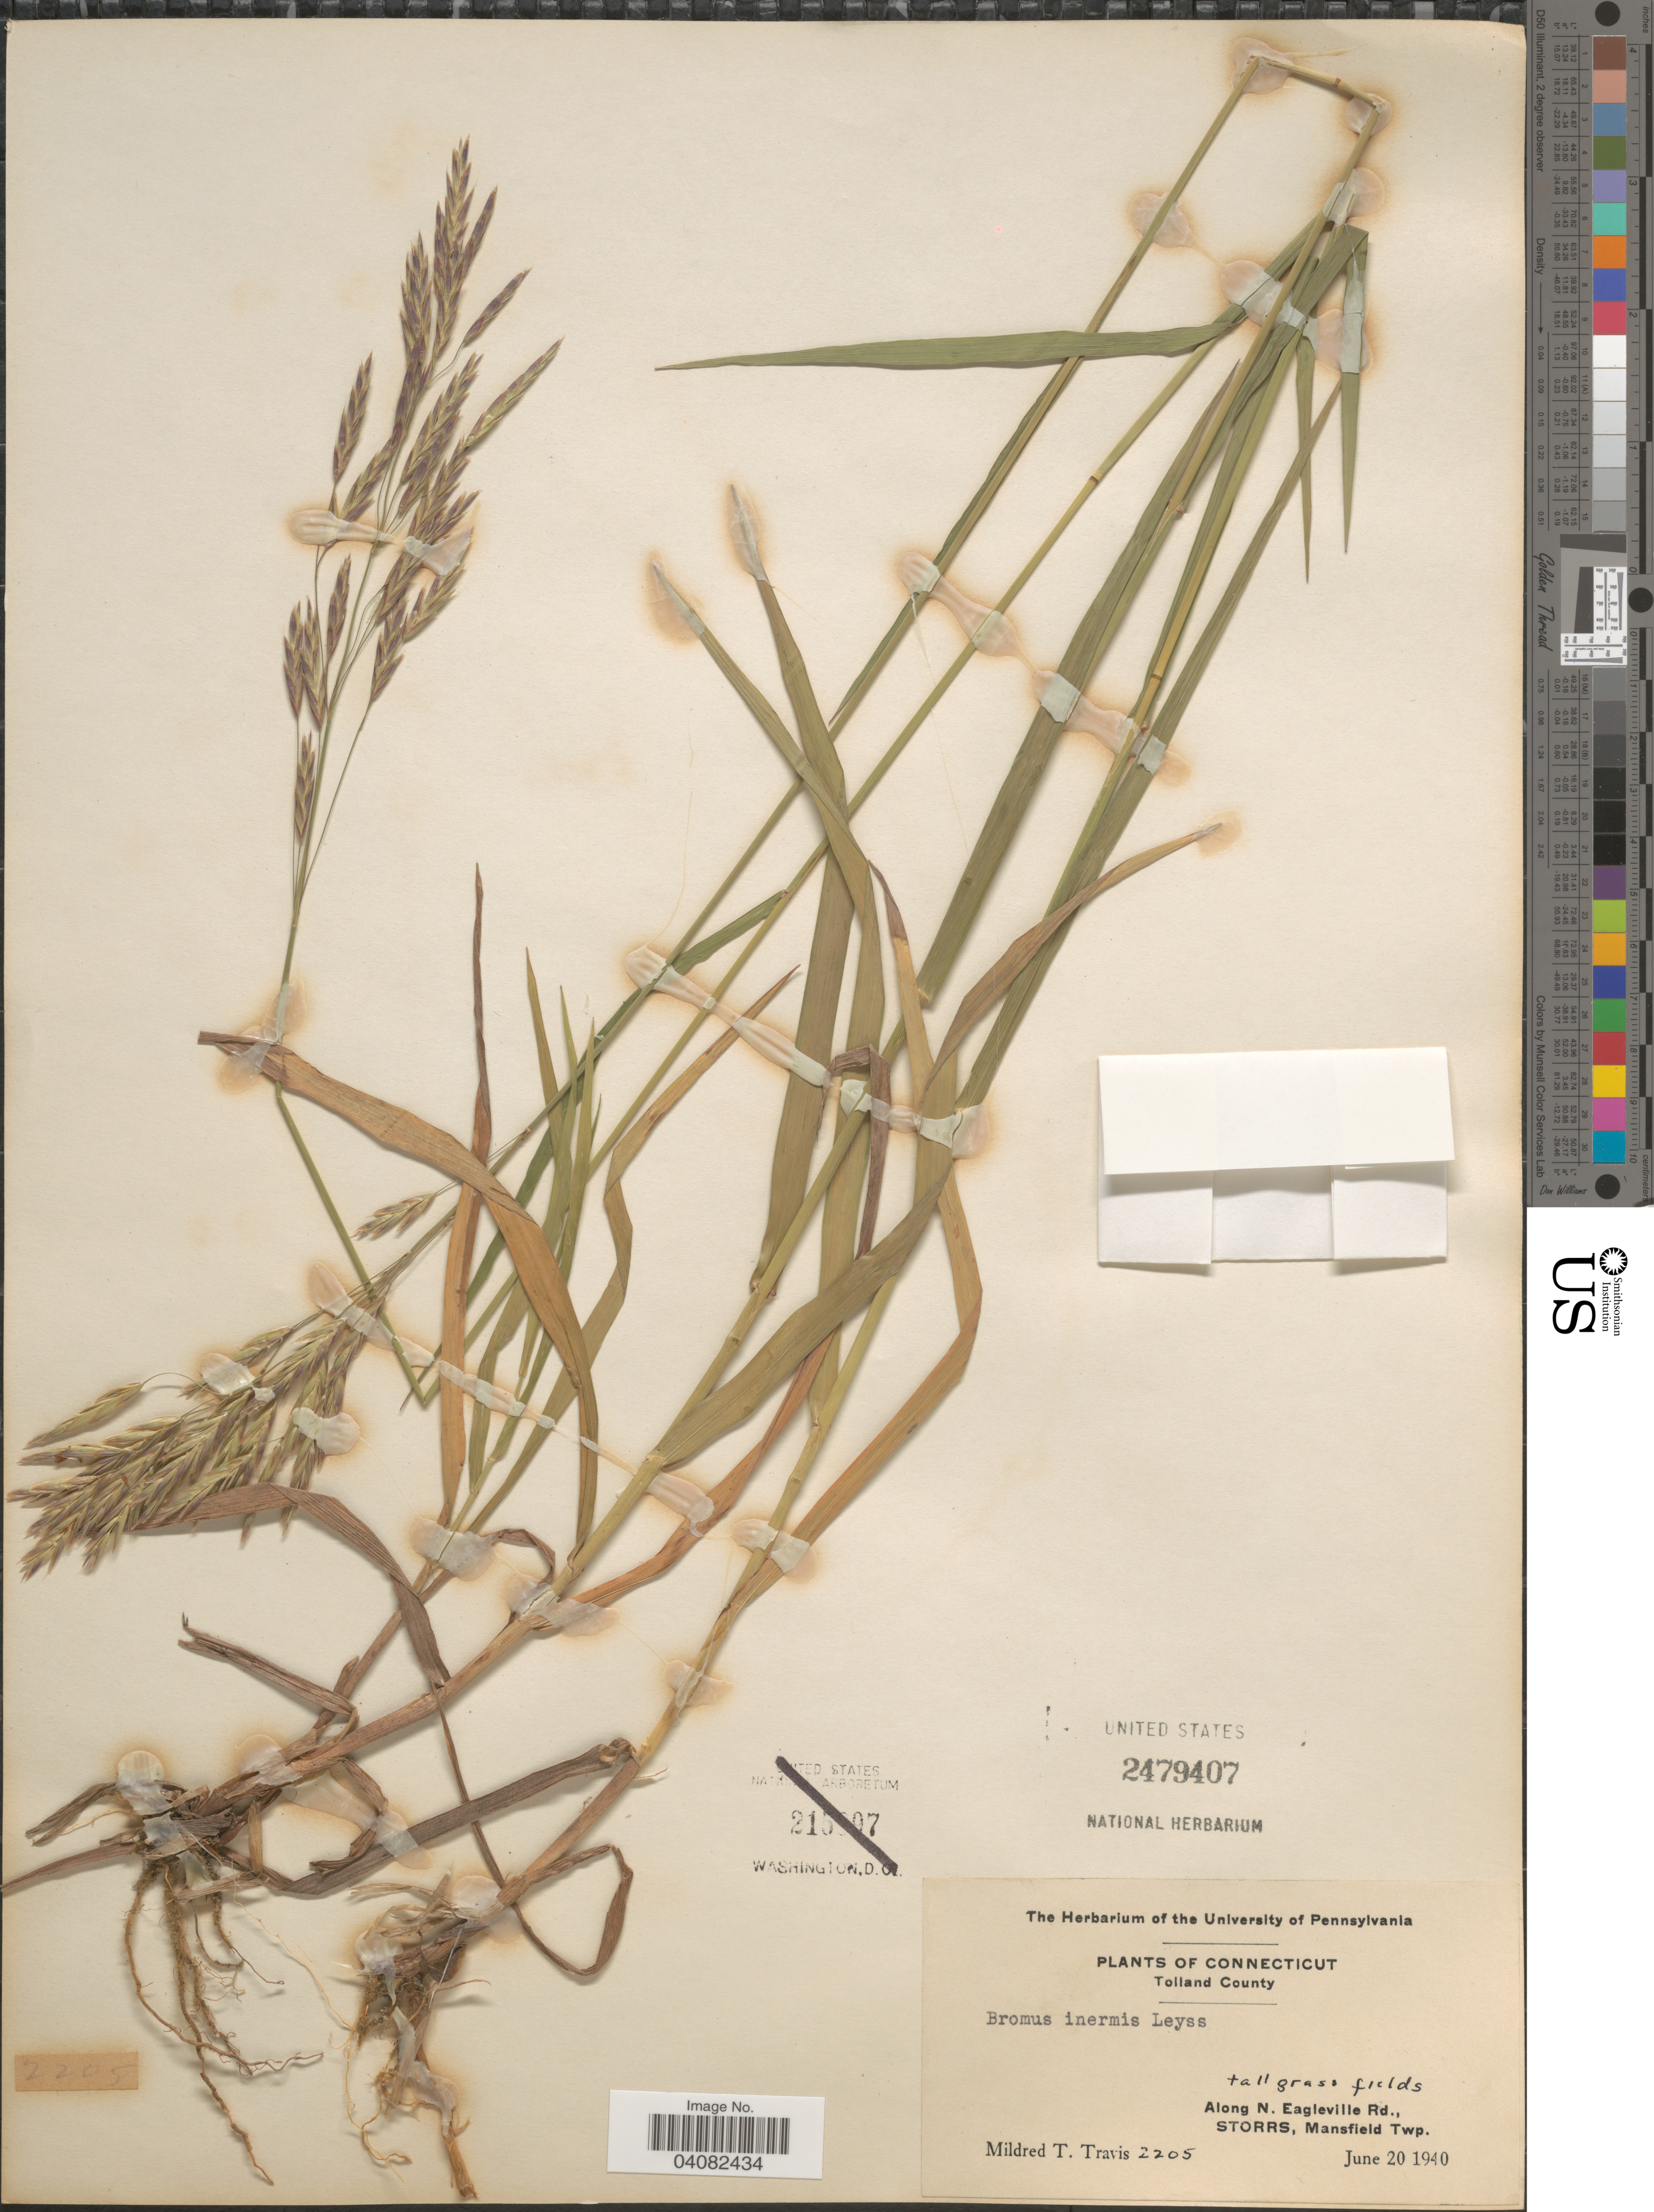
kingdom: Plantae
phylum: Tracheophyta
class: Liliopsida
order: Poales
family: Poaceae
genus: Bromus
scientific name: Bromus inermis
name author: Leyss.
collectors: M. Travis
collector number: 2205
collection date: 1940-06-20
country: United States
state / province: Connecticut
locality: Tolland County. Along N. Eagleville Rd., Storrs, Mansfield Twp.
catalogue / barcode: US 2479407